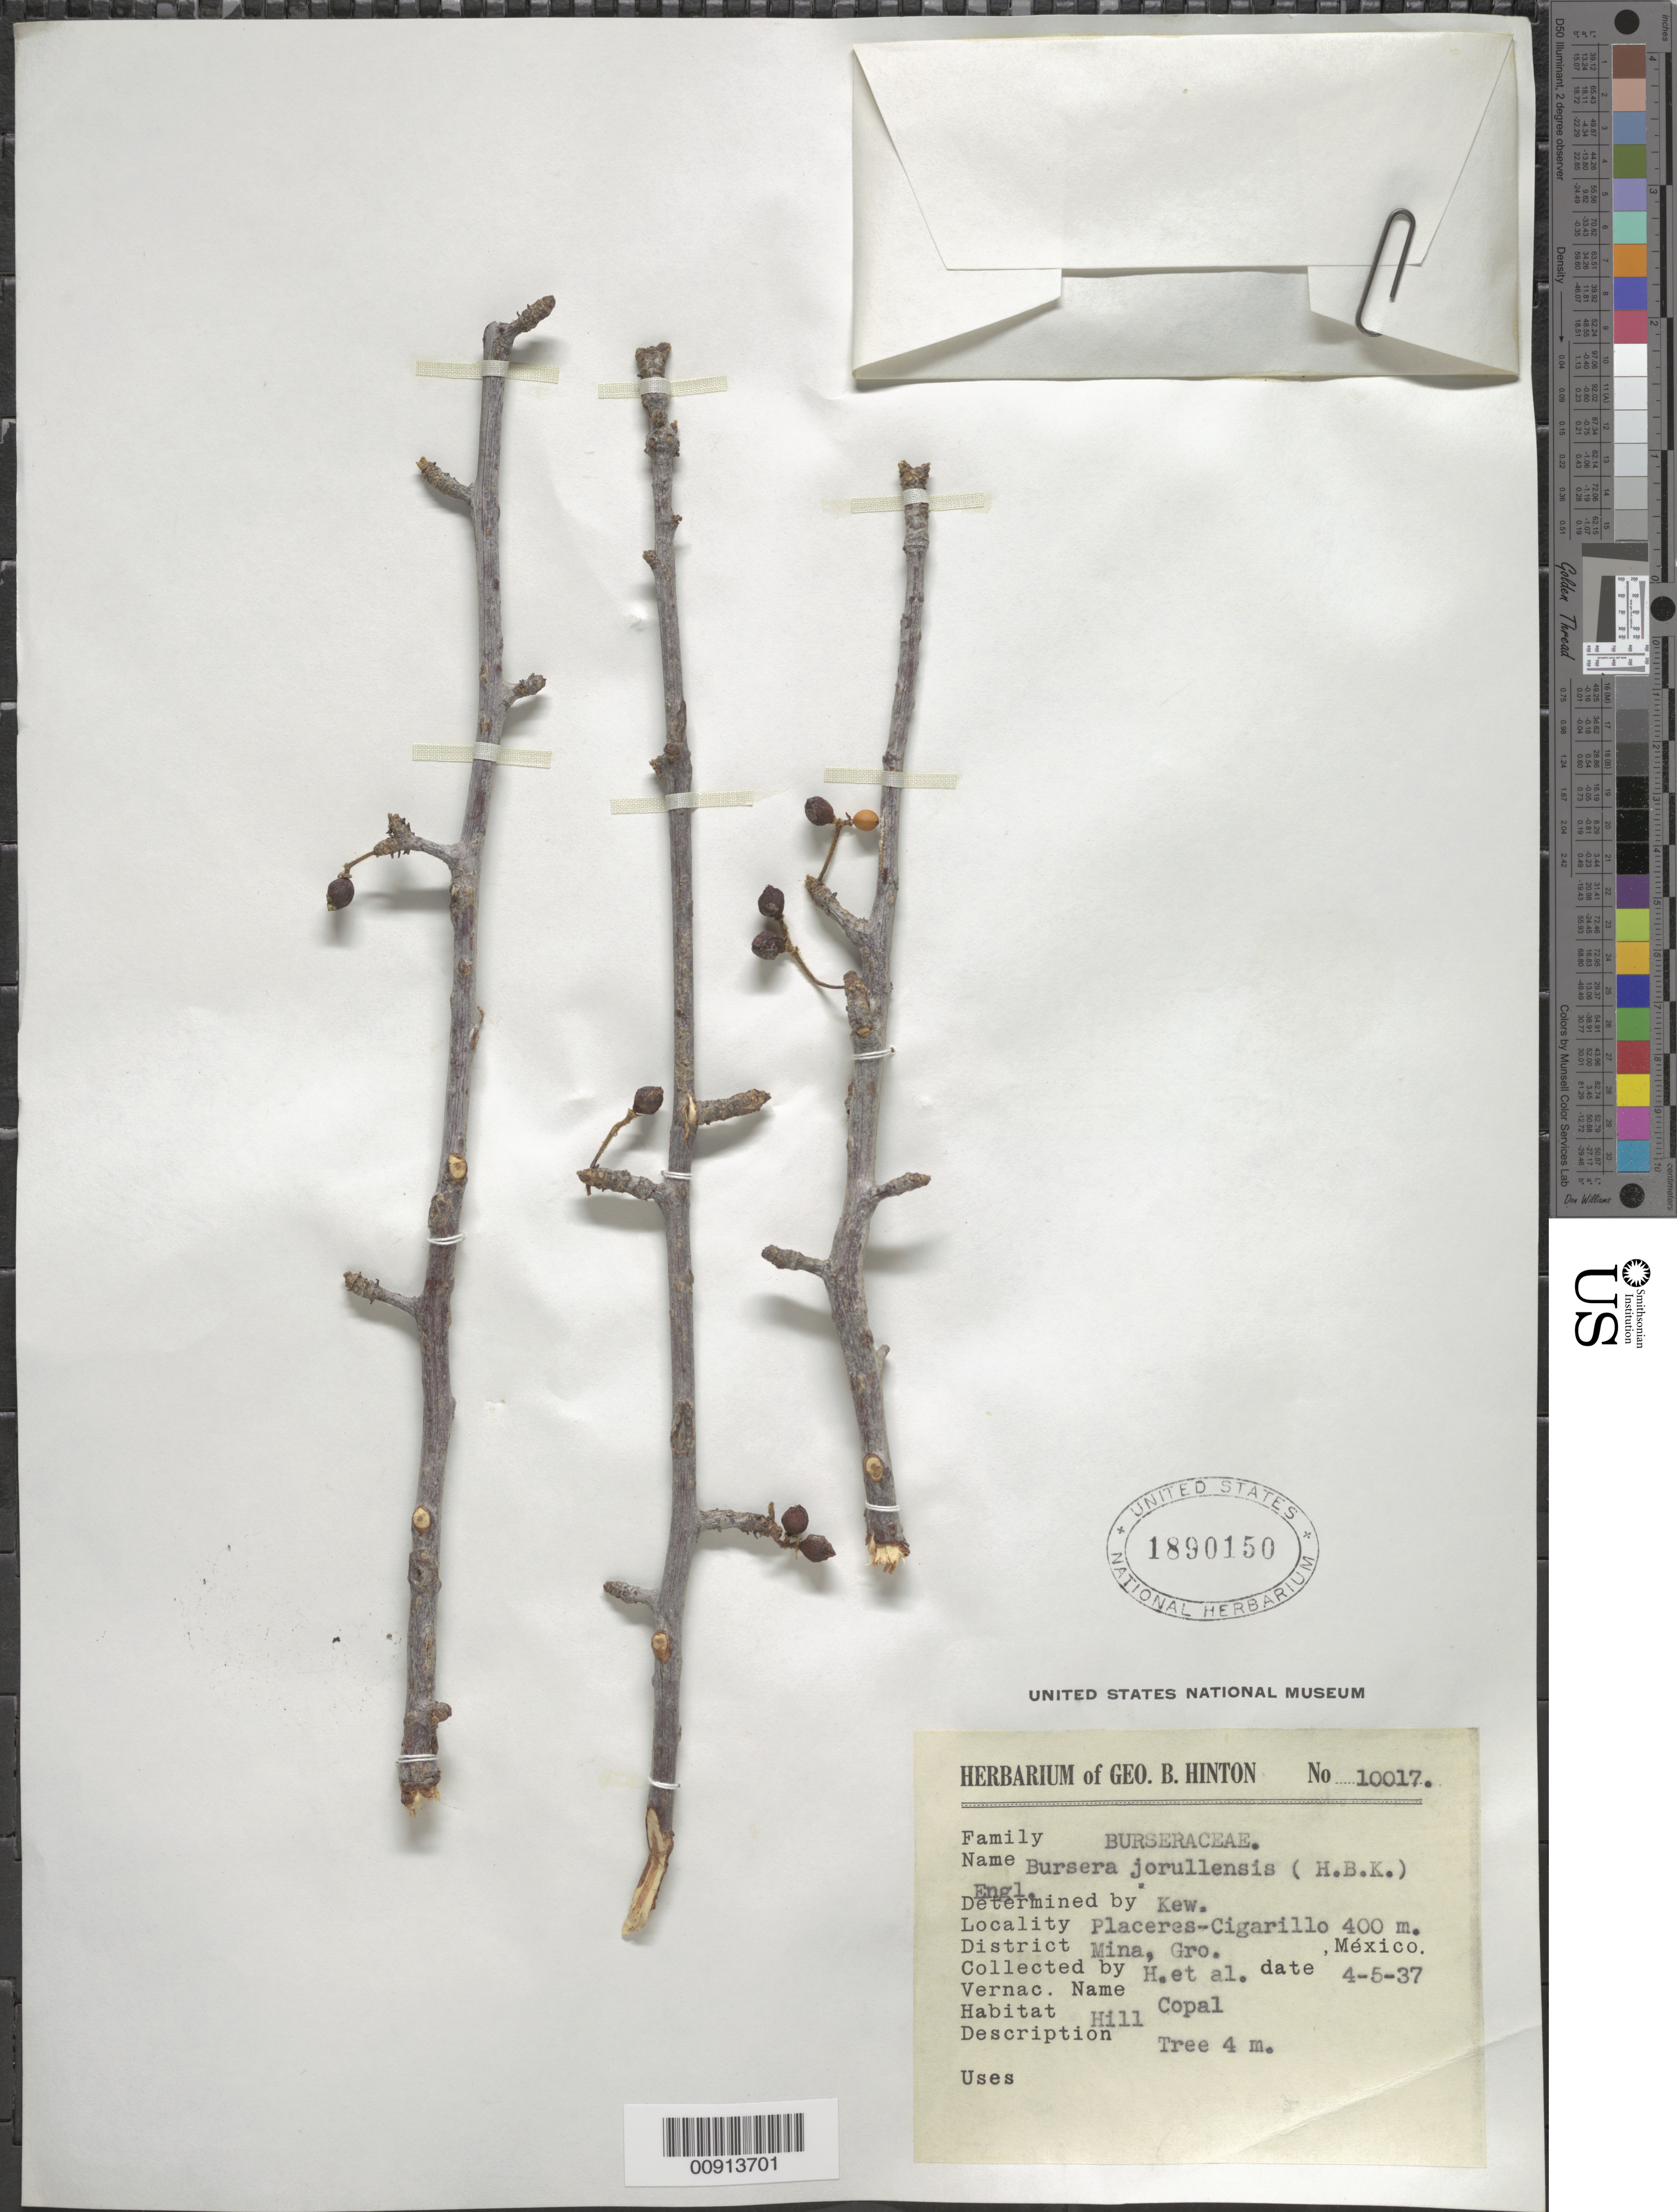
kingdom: Plantae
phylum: Tracheophyta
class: Magnoliopsida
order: Sapindales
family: Burseraceae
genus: Bursera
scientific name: Bursera jorullensis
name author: (Kunth) Engl.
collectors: G. B. Hinton & et al.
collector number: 10017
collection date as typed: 05 Apr 1937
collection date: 1937-04-05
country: Mexico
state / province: Guerrero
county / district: Mina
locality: Placeres - Cigarillo, District Mina, Guerrero.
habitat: Hill.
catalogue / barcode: US 1890150